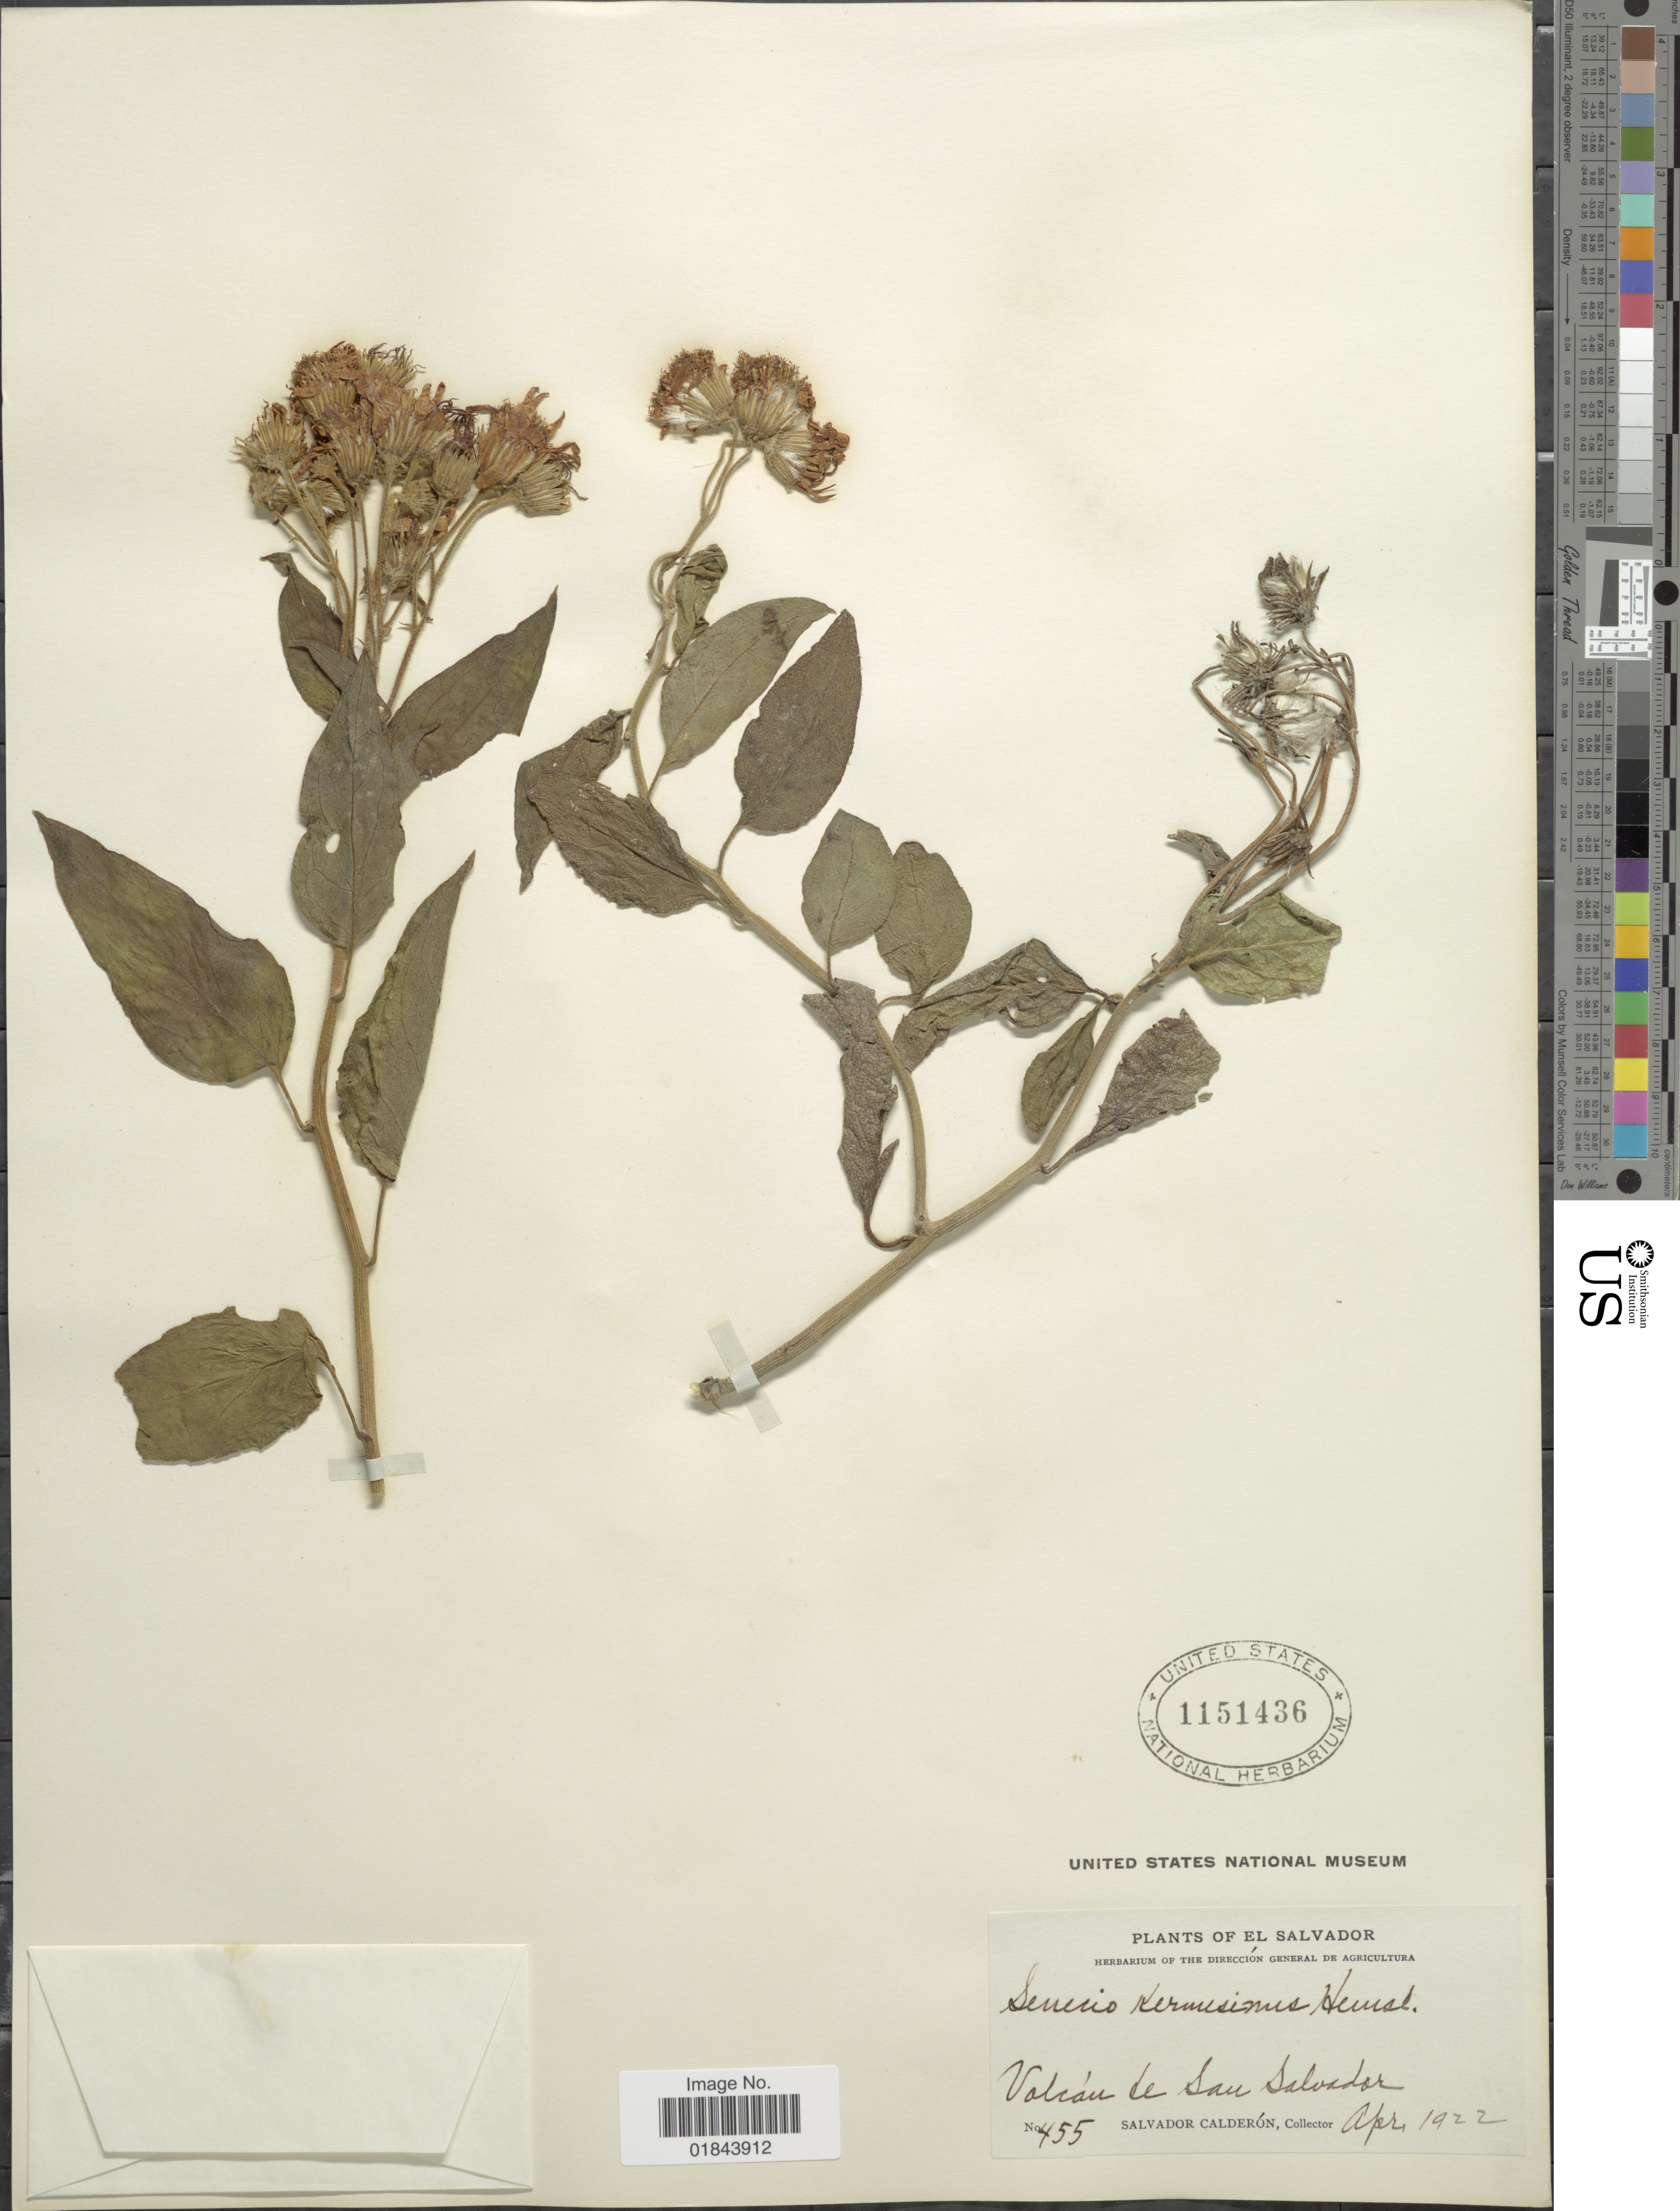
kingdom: Plantae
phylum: Tracheophyta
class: Magnoliopsida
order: Asterales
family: Asteraceae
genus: Pseudogynoxys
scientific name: Pseudogynoxys haenkei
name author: (DC.) Cabrera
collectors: S. Calderón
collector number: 455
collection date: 1922-04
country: El Salvador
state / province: San Salvador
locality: Volcán de San Salvador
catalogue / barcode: US 1151436